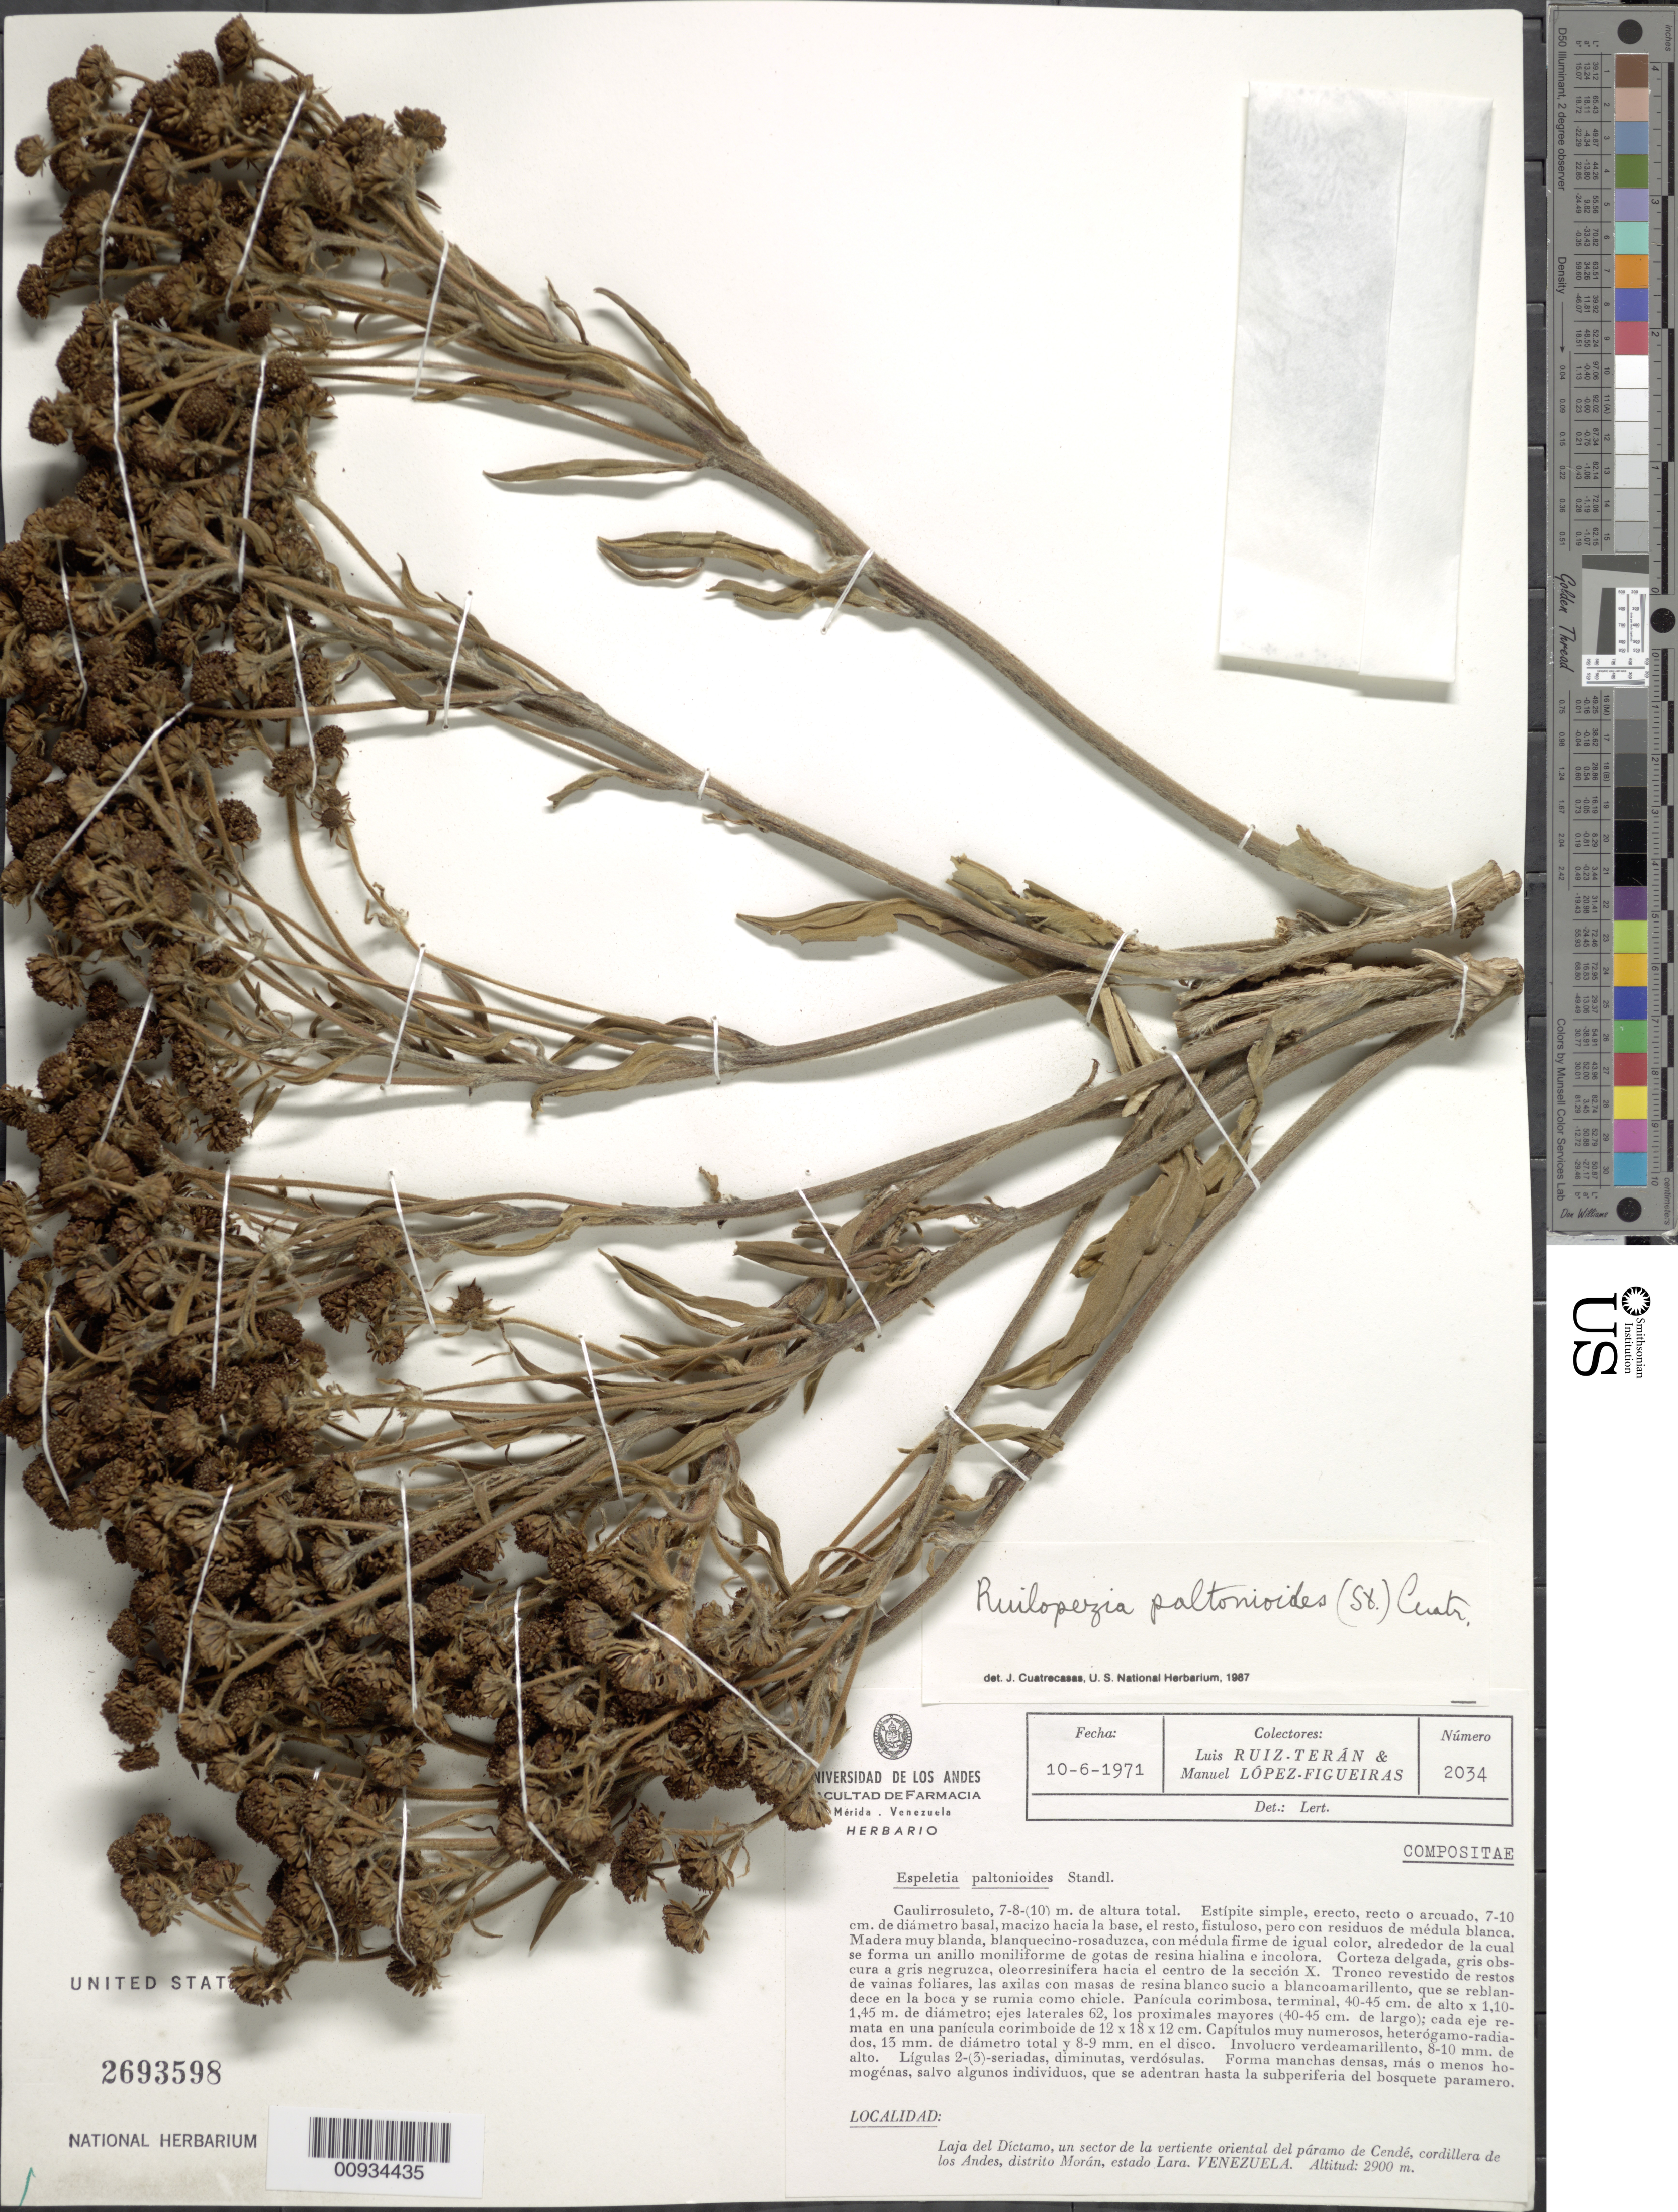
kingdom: Plantae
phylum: Tracheophyta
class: Magnoliopsida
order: Asterales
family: Asteraceae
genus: Ruilopezia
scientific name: Ruilopezia paltonioides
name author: (Standl.) Cuatrec.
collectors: L. E. Ruíz-Terán & M. López Figueiras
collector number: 2035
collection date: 1971-06-10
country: Venezuela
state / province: Lara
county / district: Morán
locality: Laja del Díctamo, un sector de la vertiente oriental del páramo de Cendé, Cordillera de los Andes.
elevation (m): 2900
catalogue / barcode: US 2693598